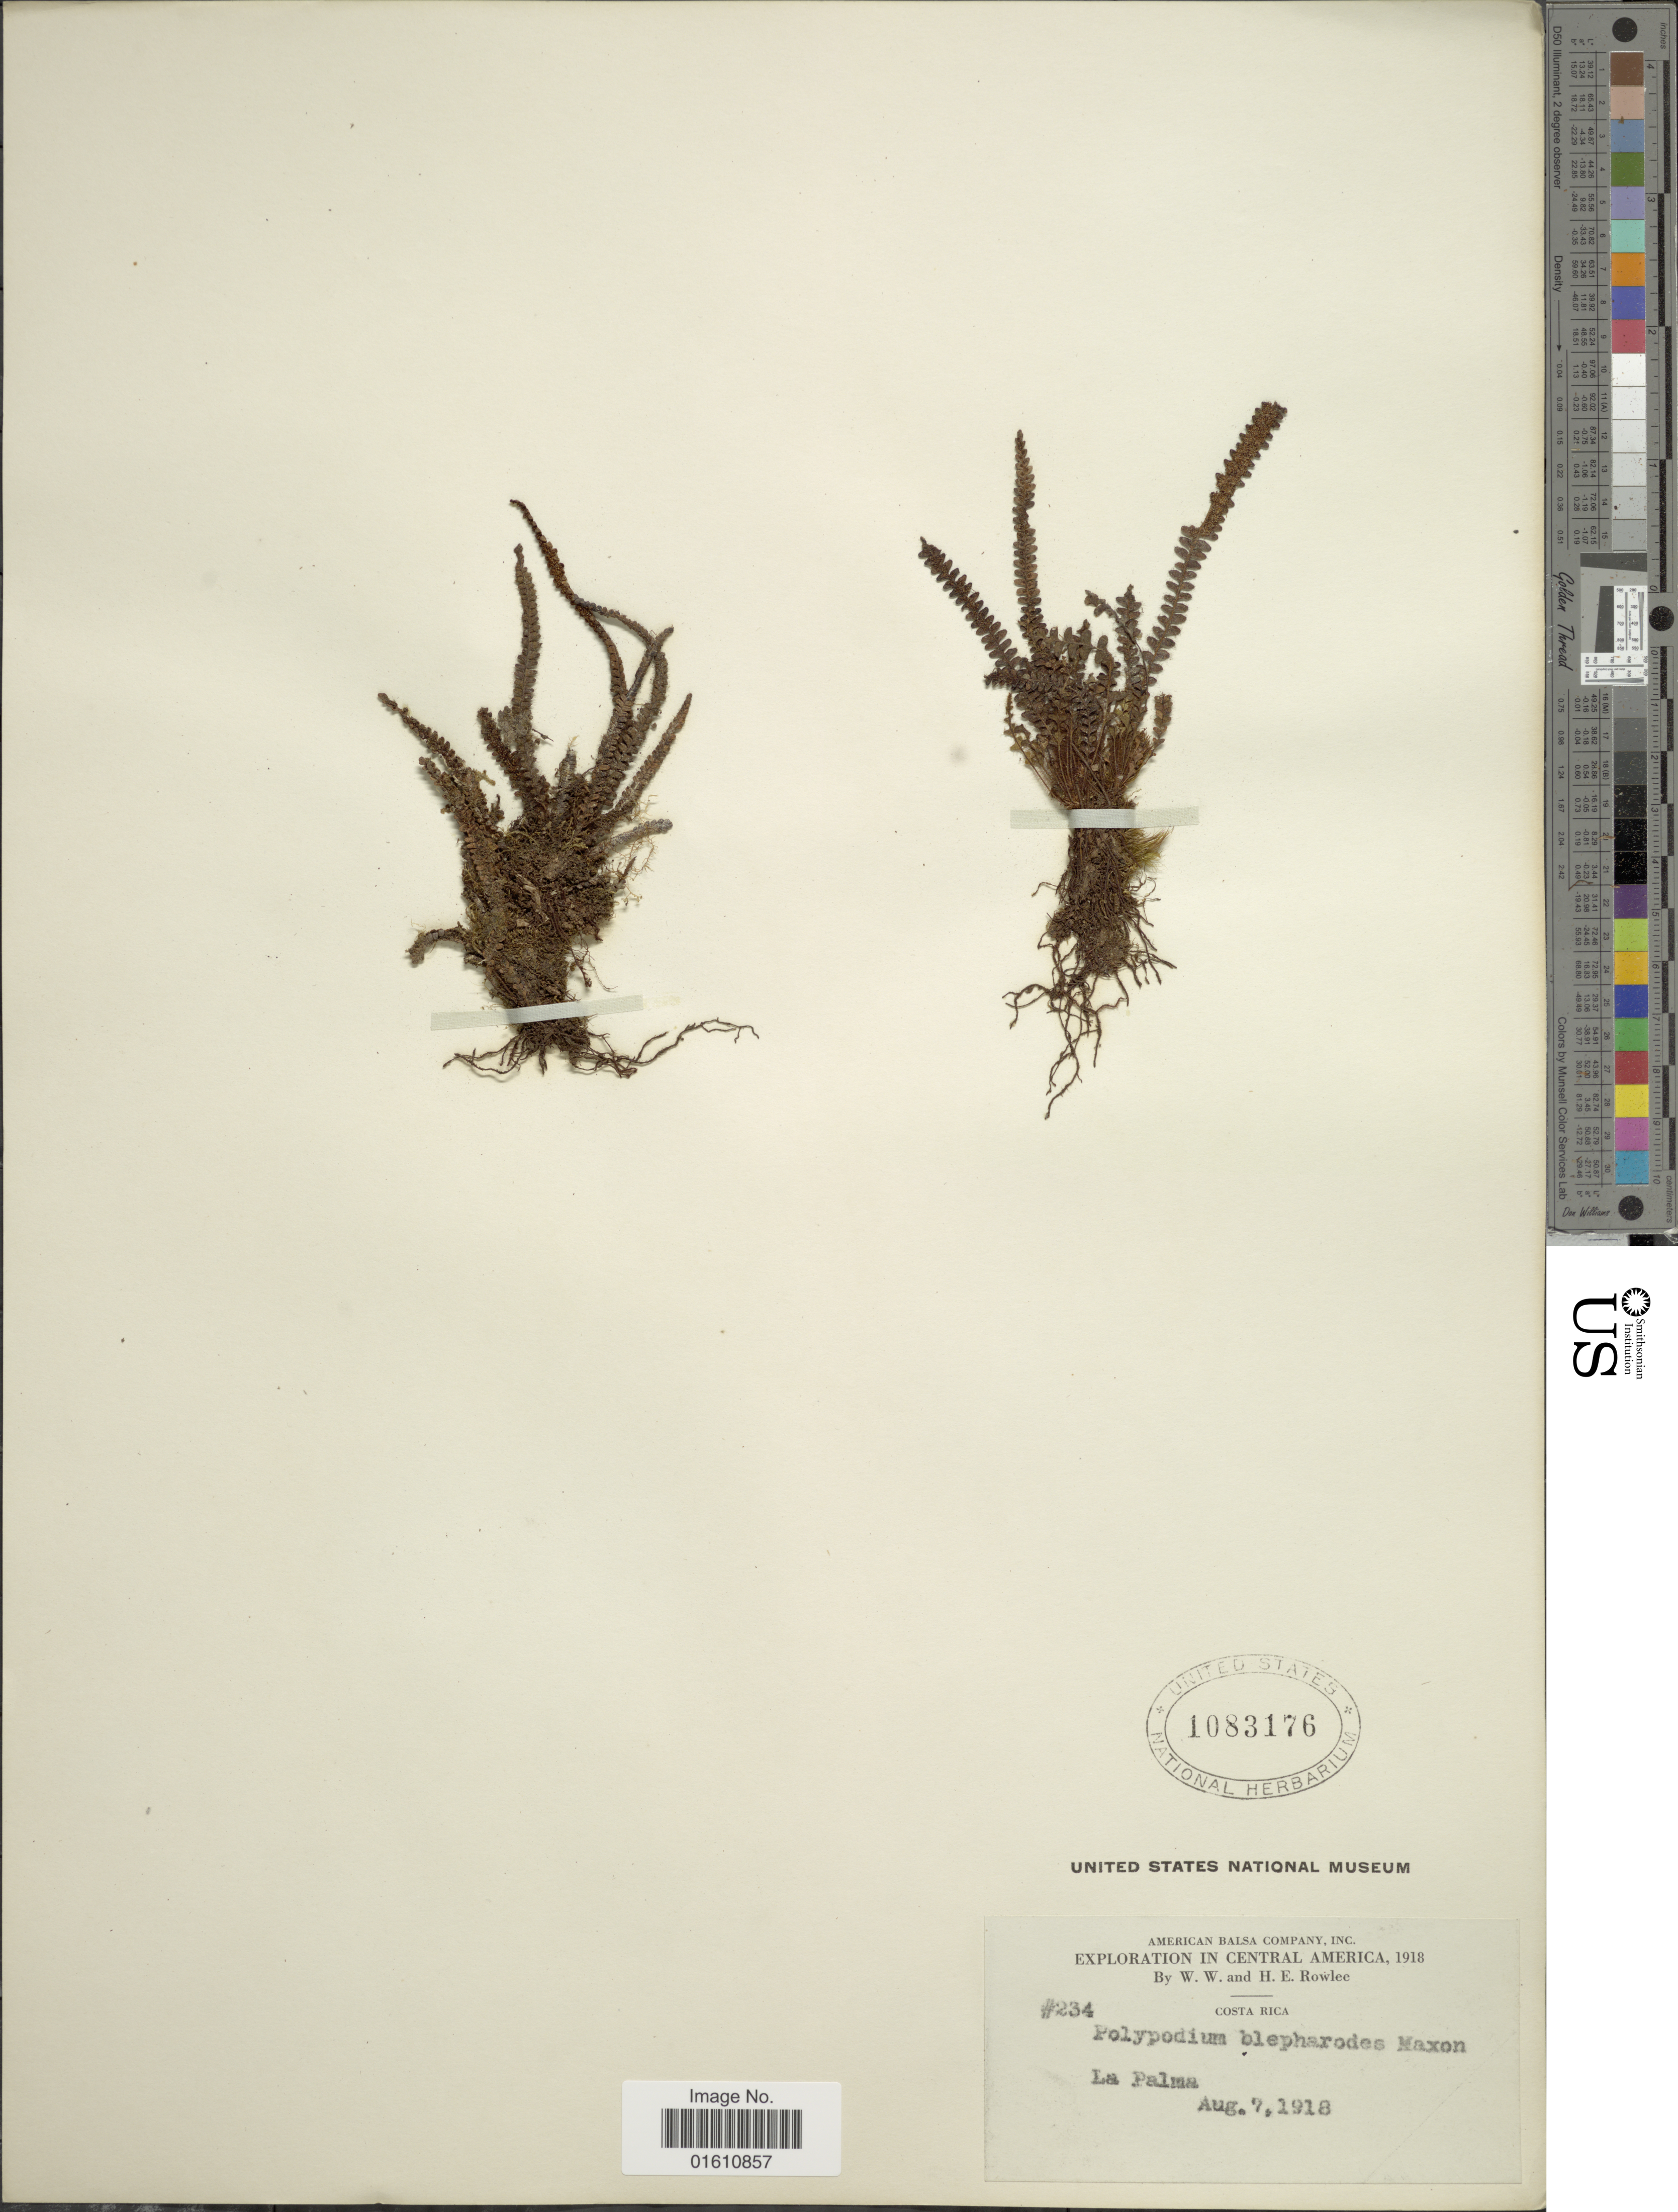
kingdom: Plantae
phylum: Tracheophyta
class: Polypodiopsida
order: Polypodiales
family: Polypodiaceae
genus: Moranopteris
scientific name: Moranopteris taenifolia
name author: (Jenman) R. Y. Hirai & J. Prado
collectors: W. W. Rowlee & H. E. Rowlee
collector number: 234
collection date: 1918-08-07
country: Costa Rica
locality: Central America, La Palma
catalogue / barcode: US 1083176